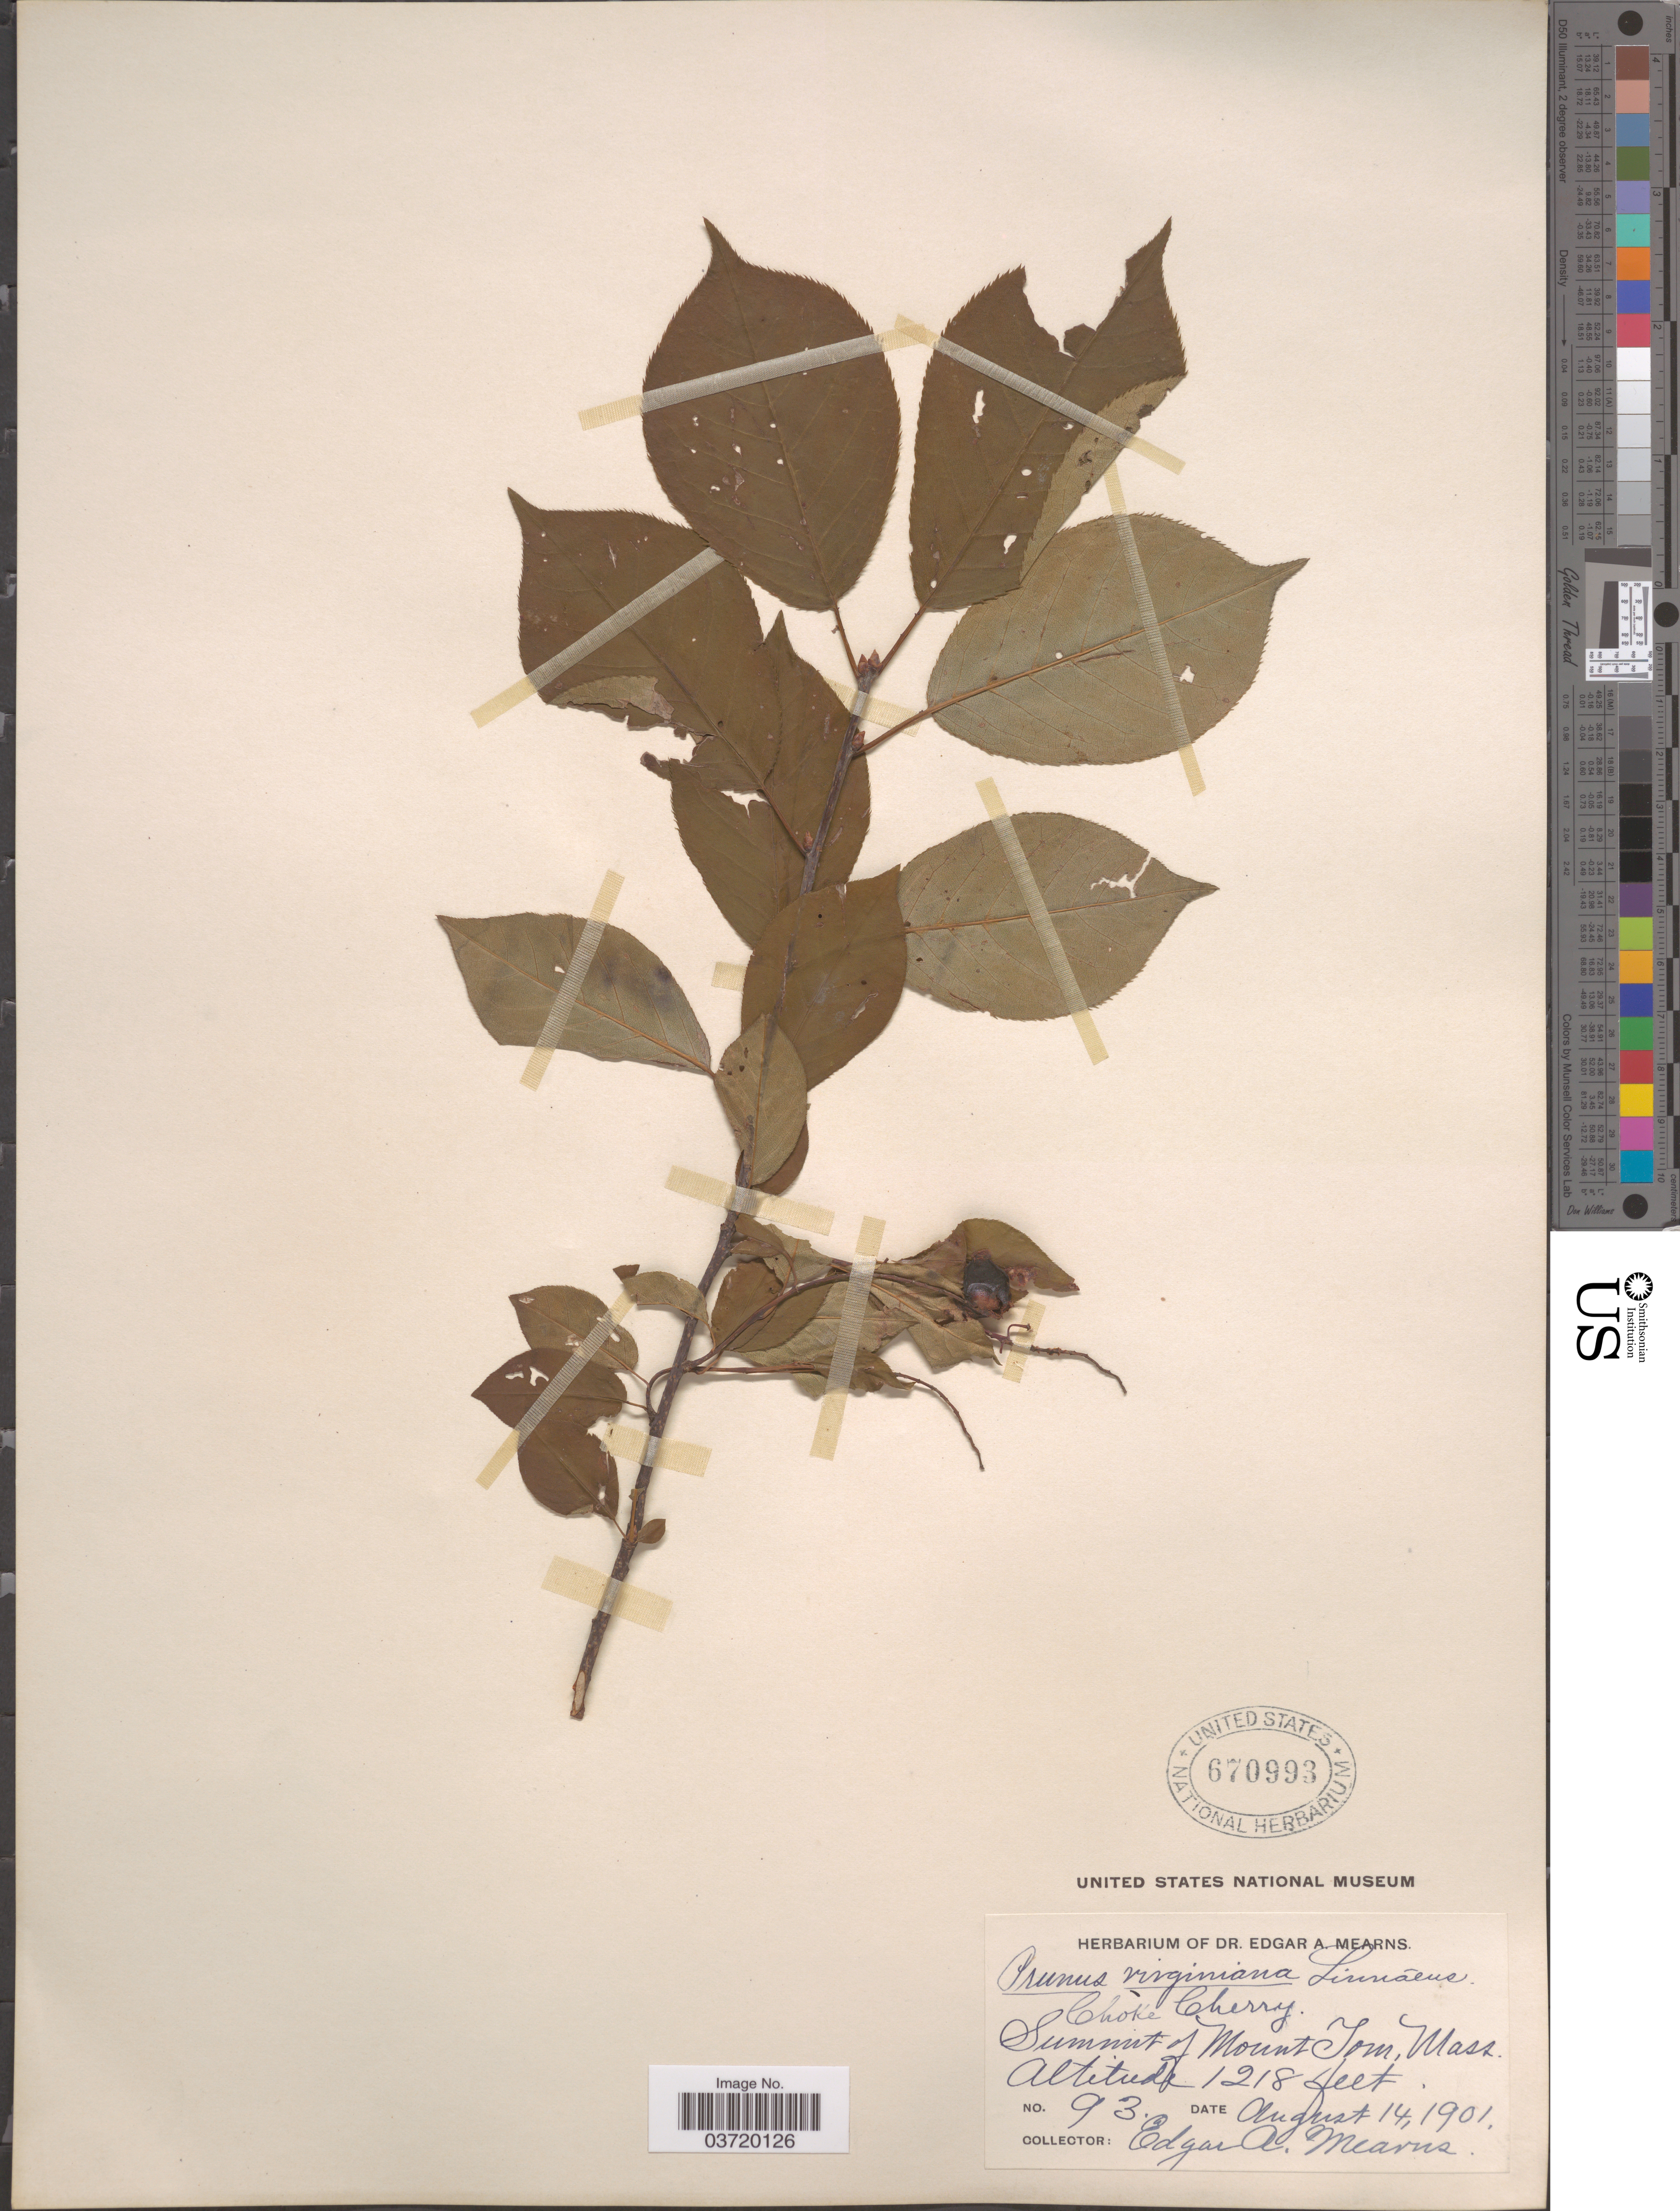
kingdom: Plantae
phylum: Tracheophyta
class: Magnoliopsida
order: Rosales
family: Rosaceae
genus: Prunus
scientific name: Prunus virginiana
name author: L.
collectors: E. A. Mearns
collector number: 93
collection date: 1901-08-14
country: United States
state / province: Massachusetts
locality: Summit of Mount Tom.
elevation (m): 371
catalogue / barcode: US 670993